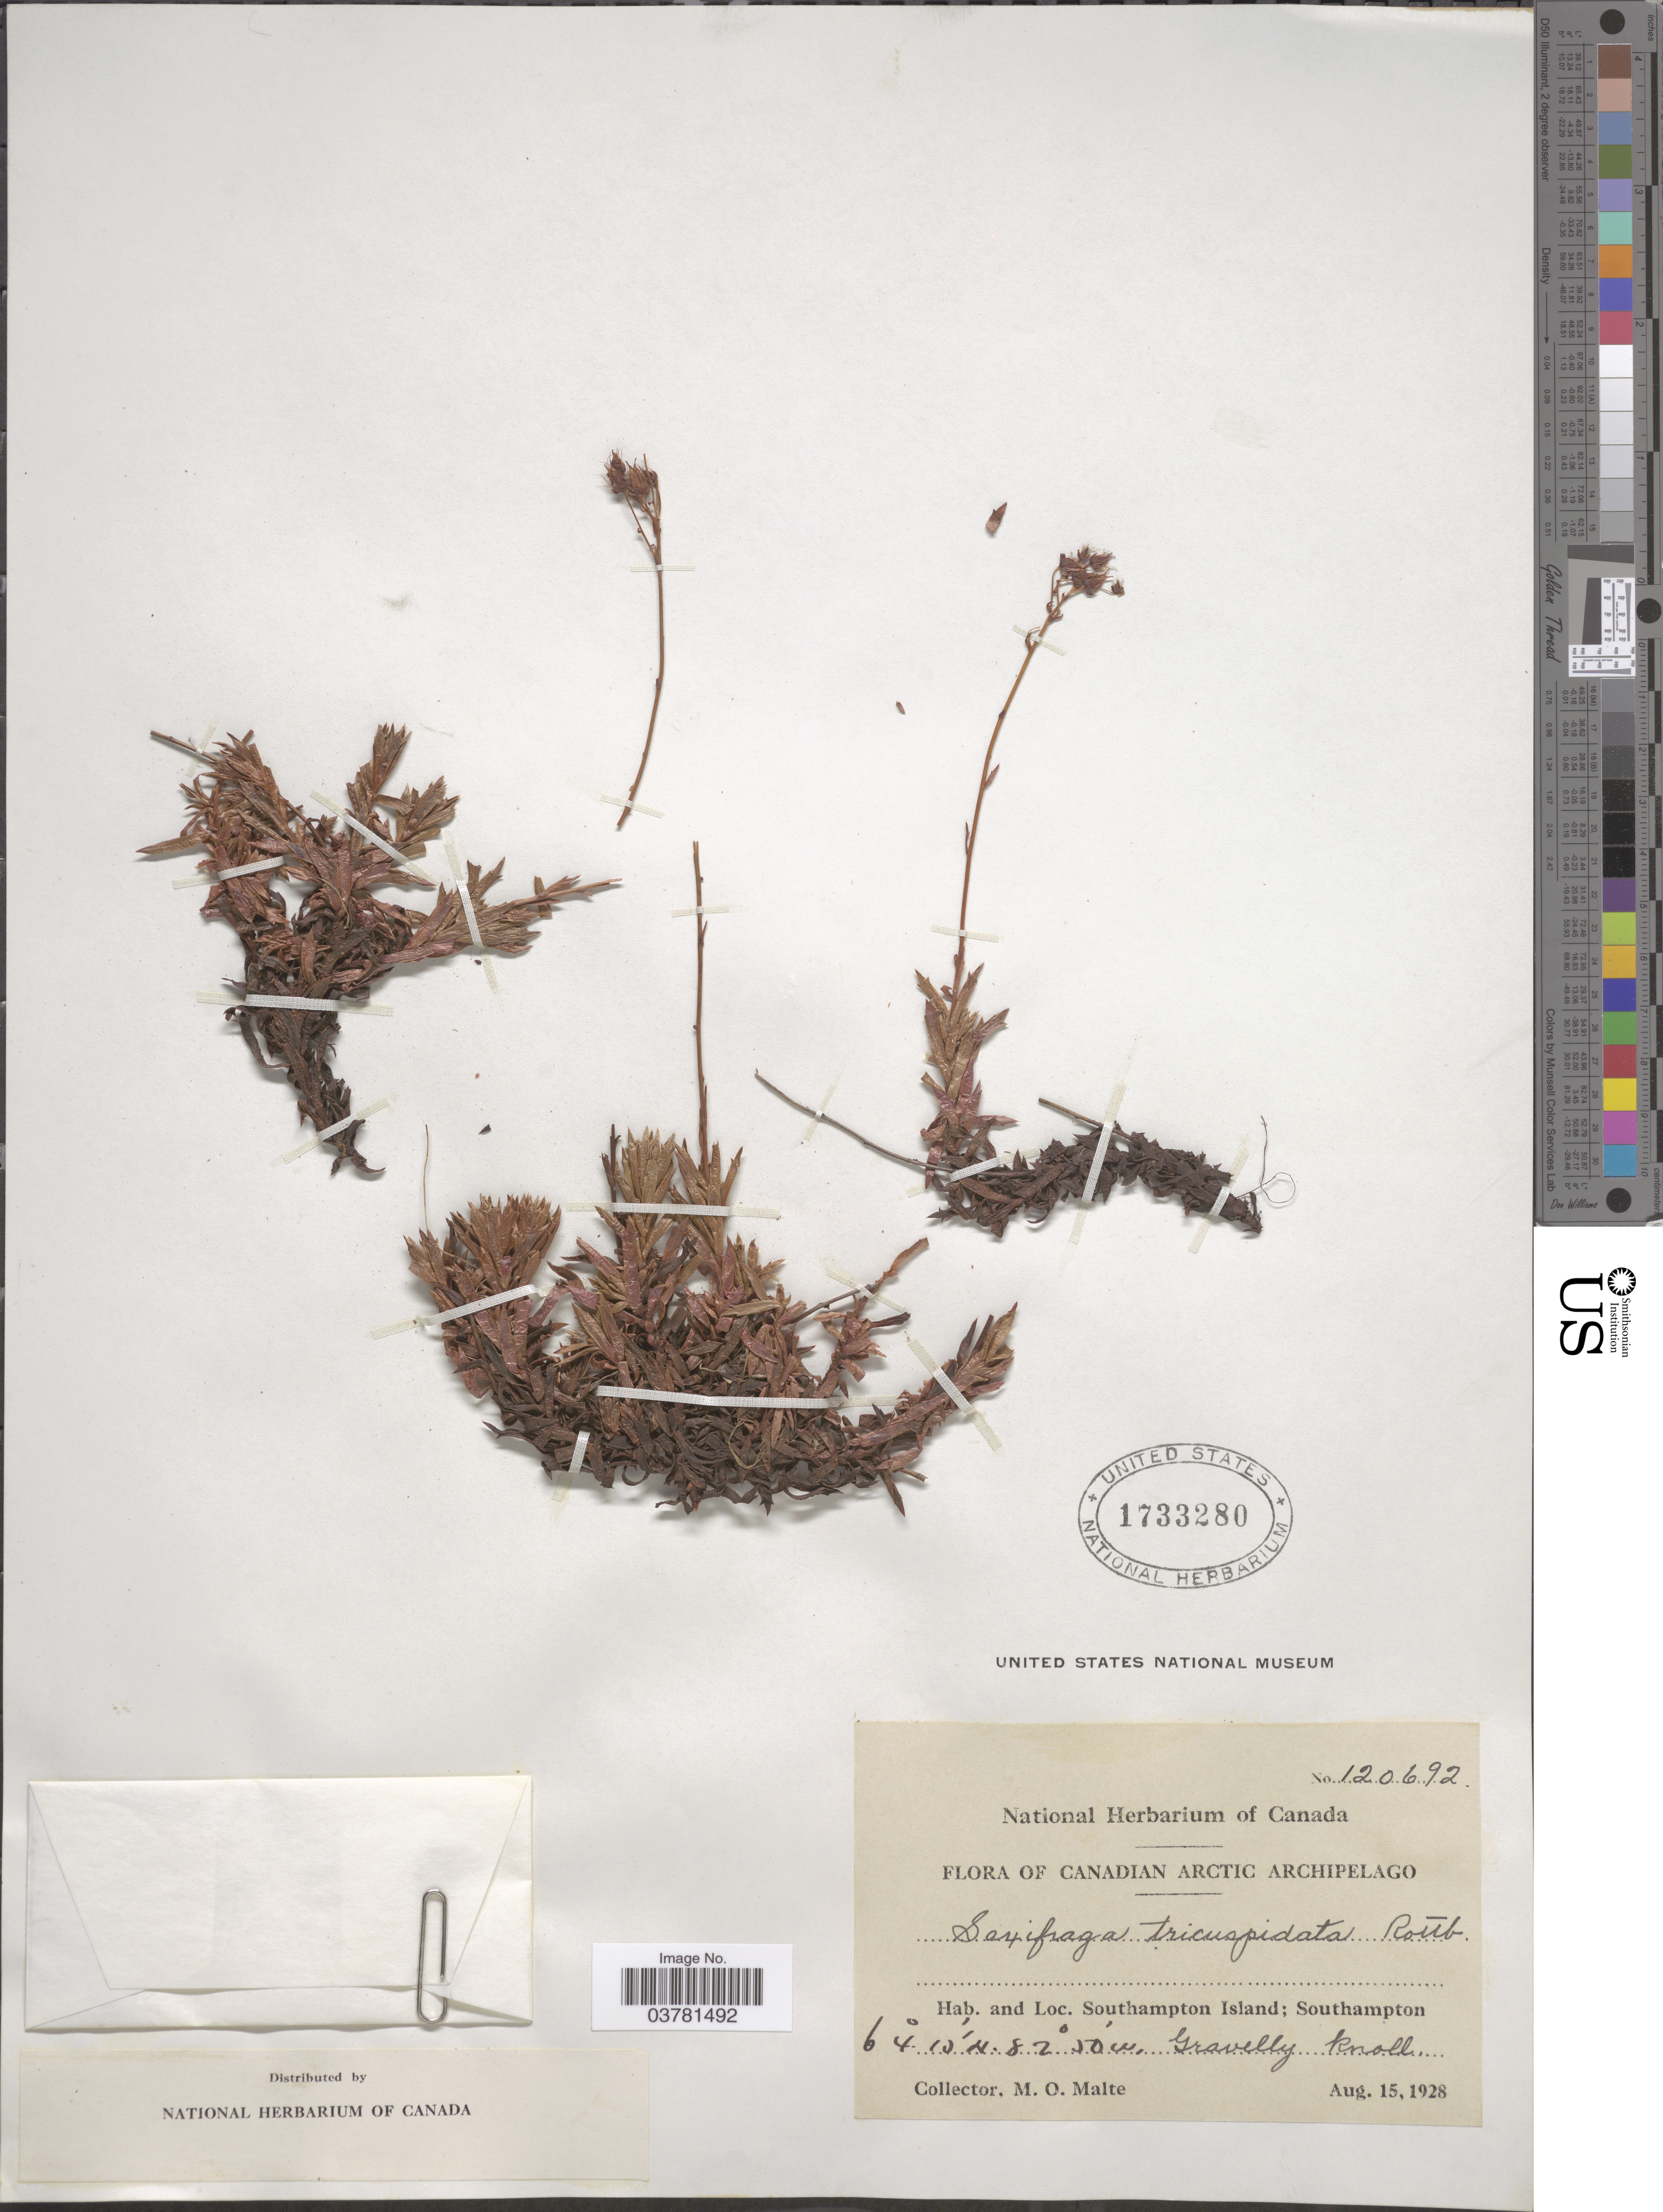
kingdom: Plantae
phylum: Tracheophyta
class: Magnoliopsida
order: Saxifragales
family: Saxifragaceae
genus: Saxifraga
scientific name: Saxifraga tricuspidata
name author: Rottb.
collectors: M. O. Malte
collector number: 120692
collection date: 1928-08-15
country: Canada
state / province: Nunavut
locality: Canadian Arctic Archipelago. Southampton Island; Southampton.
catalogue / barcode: US 1733280